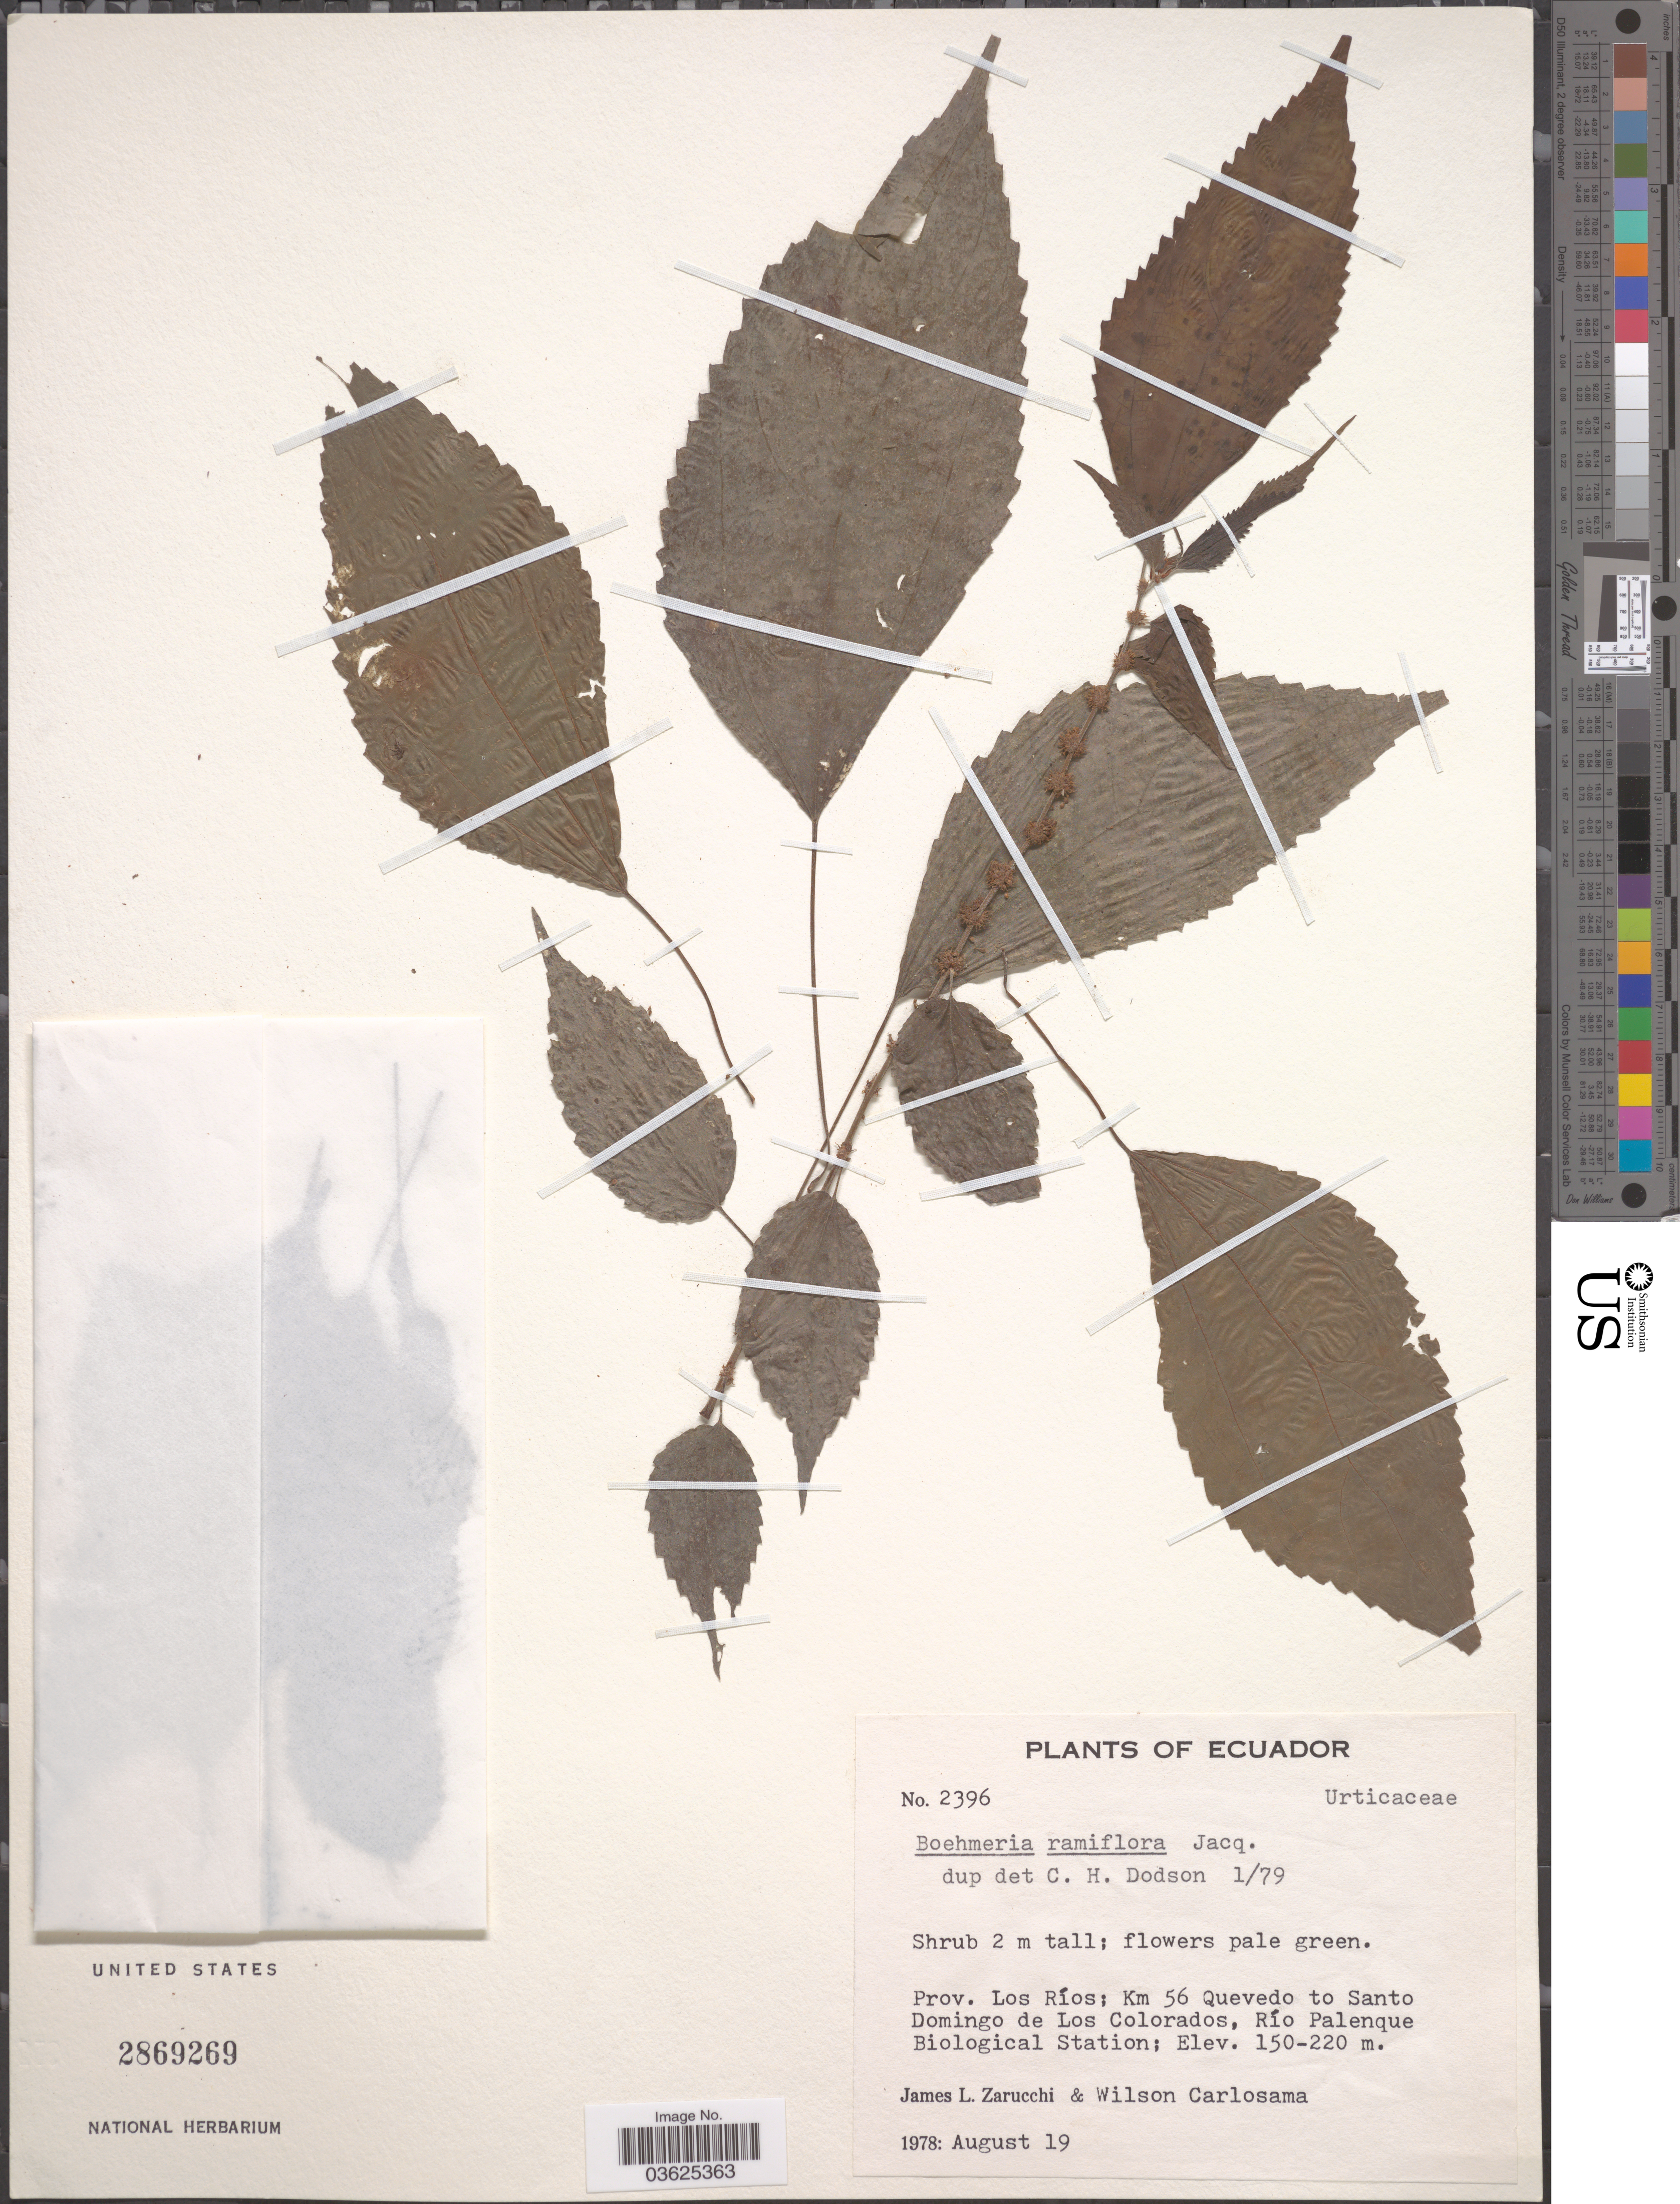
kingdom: Plantae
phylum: Tracheophyta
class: Magnoliopsida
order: Rosales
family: Urticaceae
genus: Boehmeria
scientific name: Boehmeria ramiflora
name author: Jacq.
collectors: J. L. Zarucchi & W. Carlosama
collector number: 2396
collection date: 1978-08-19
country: Ecuador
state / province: Los Ríos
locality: Km 56 Quevedo to Santo Domingo de Los Colorados, Río Palenque Biological Station.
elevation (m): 150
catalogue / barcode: US 2869269